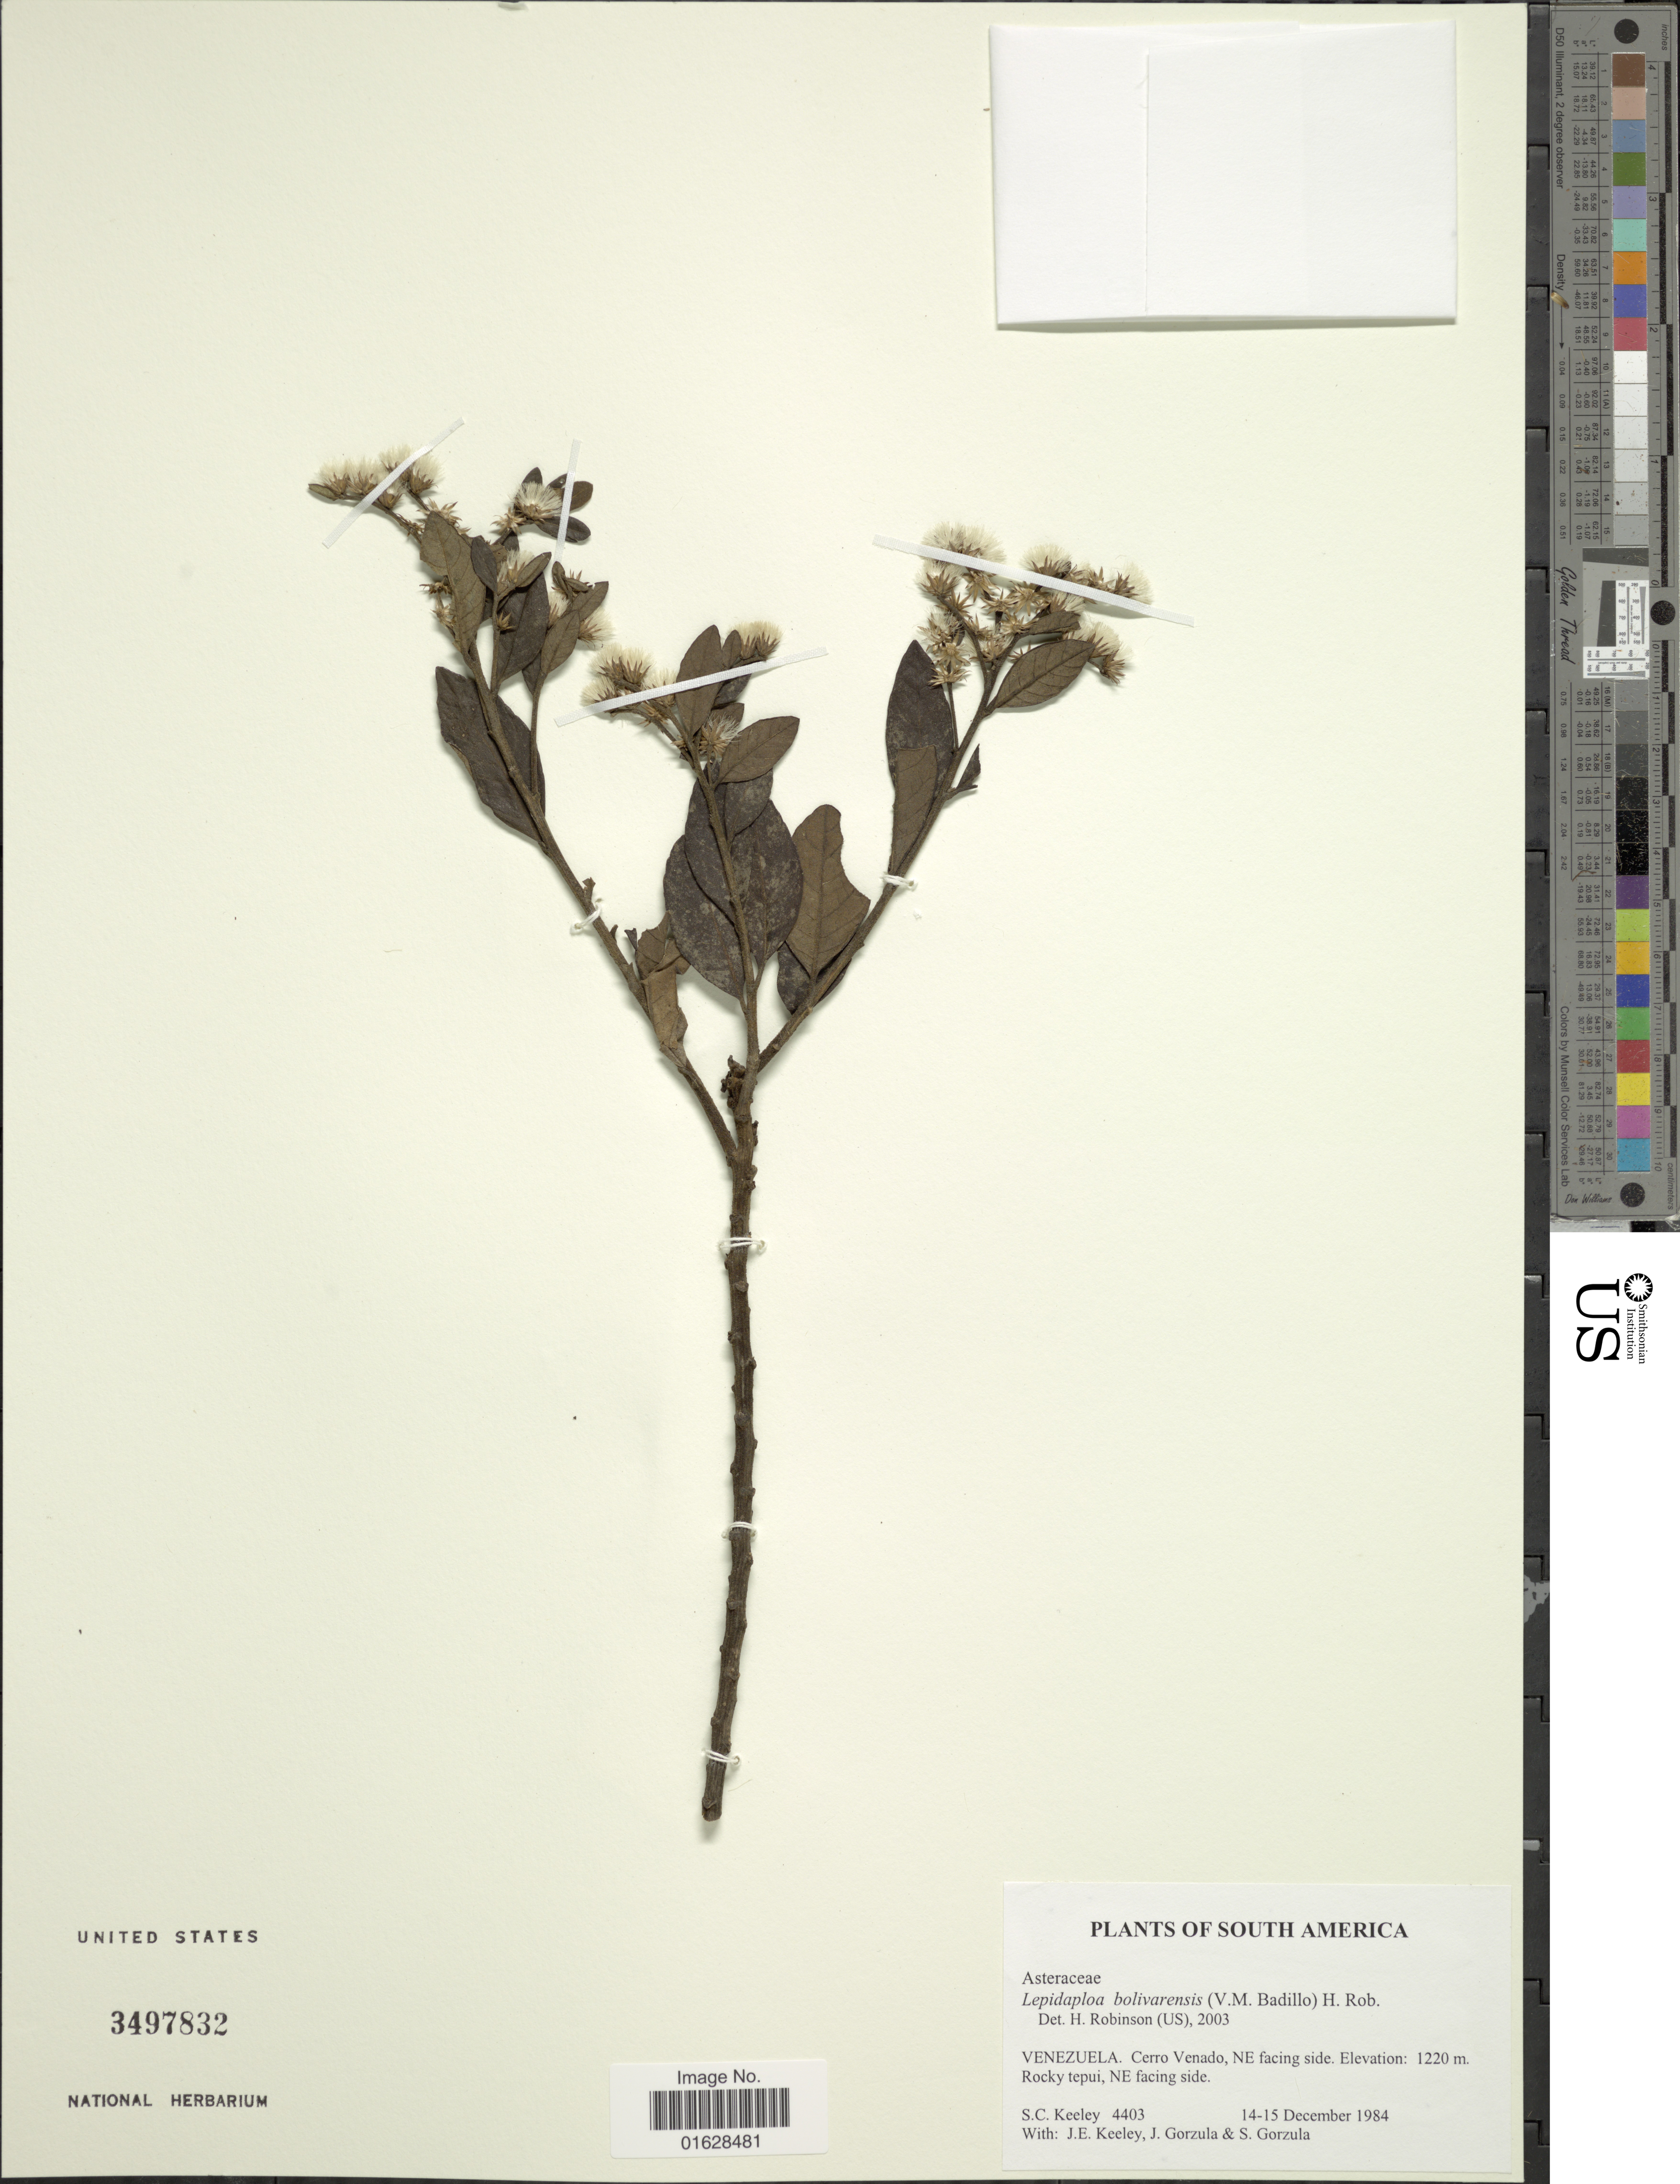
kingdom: Plantae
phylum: Tracheophyta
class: Magnoliopsida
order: Asterales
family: Asteraceae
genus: Lepidaploa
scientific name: Lepidaploa bolivarensis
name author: (V.M. Badillo) H. Rob.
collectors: S. C. Keeley, J. E. Keeley, J. Gorzula & S. Gorzula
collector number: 4403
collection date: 1984-12-14/1984-12-15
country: Venezuela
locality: South America. Venezuela. Cerro Venado, NE facing side. Rocky tepui, NE facing side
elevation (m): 1220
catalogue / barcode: US 3497832